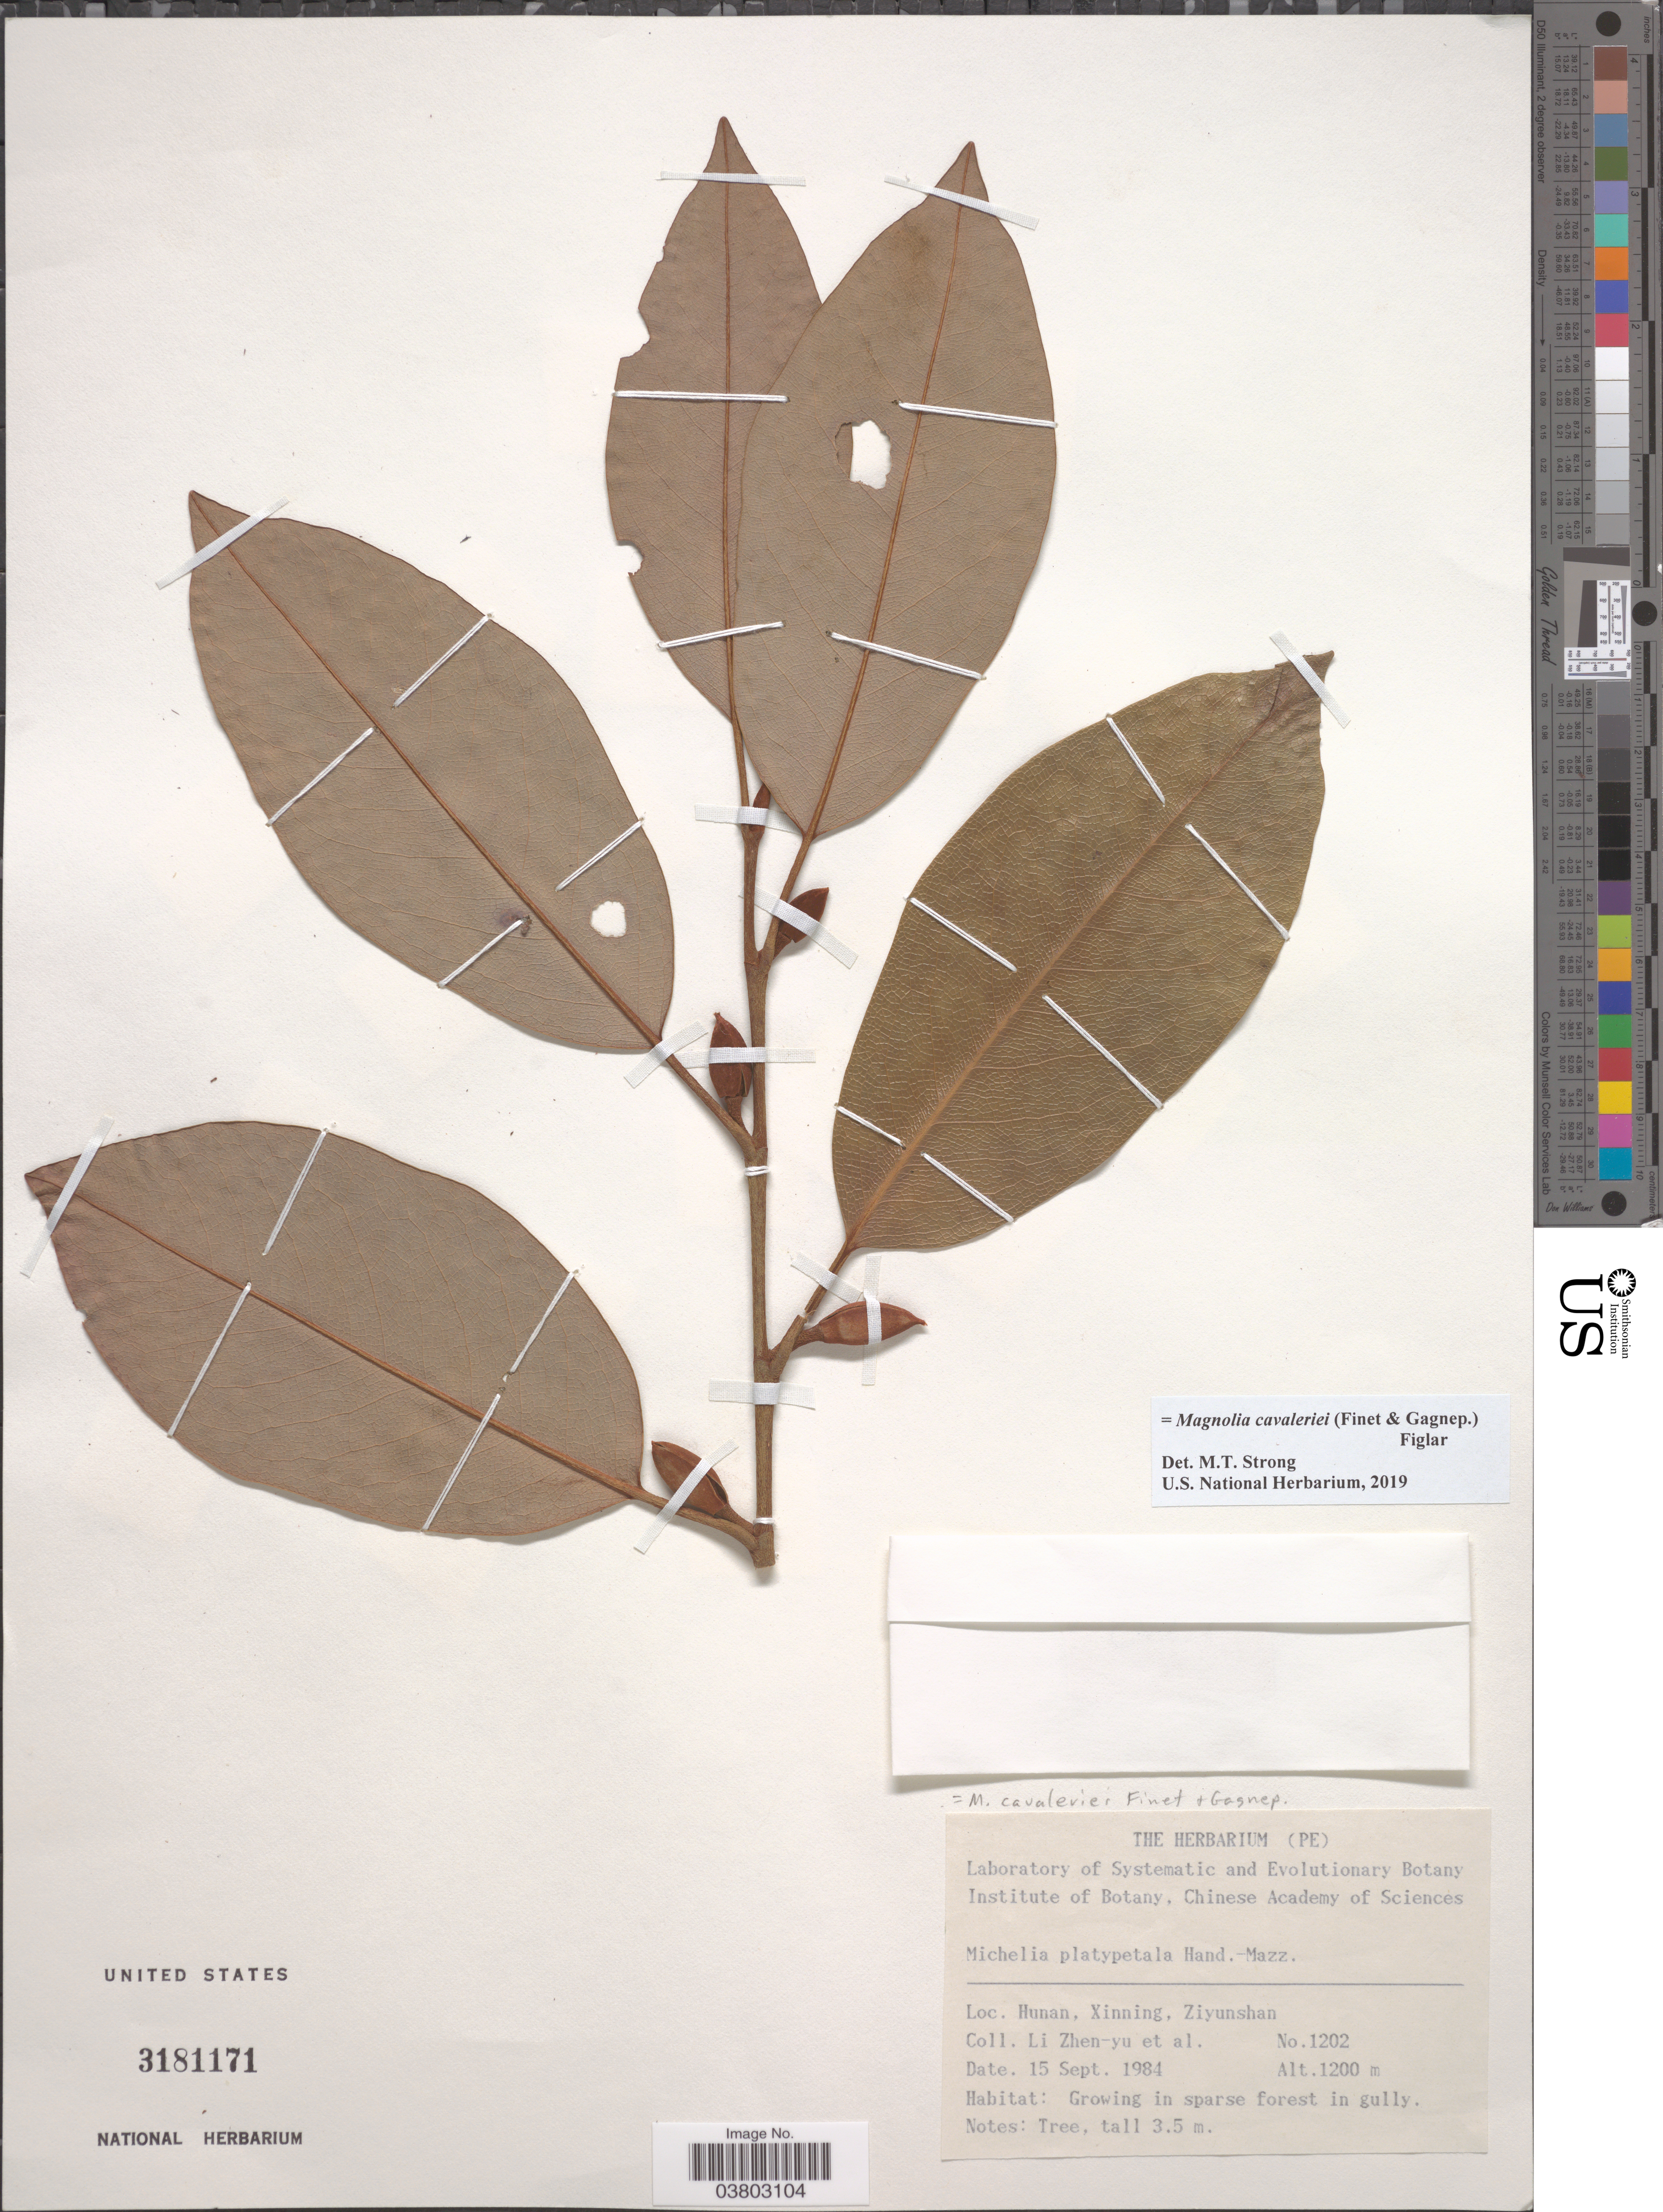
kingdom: Plantae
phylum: Tracheophyta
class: Magnoliopsida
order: Magnoliales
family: Magnoliaceae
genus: Magnolia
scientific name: Magnolia cavaleriei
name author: (Finet & Gagnep.) Figlar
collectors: L. Zhen-yu & et al.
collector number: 1202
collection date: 1984-09-15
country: China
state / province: Hunan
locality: Xinning, Ziyunshan.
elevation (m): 1200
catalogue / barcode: US 3181171